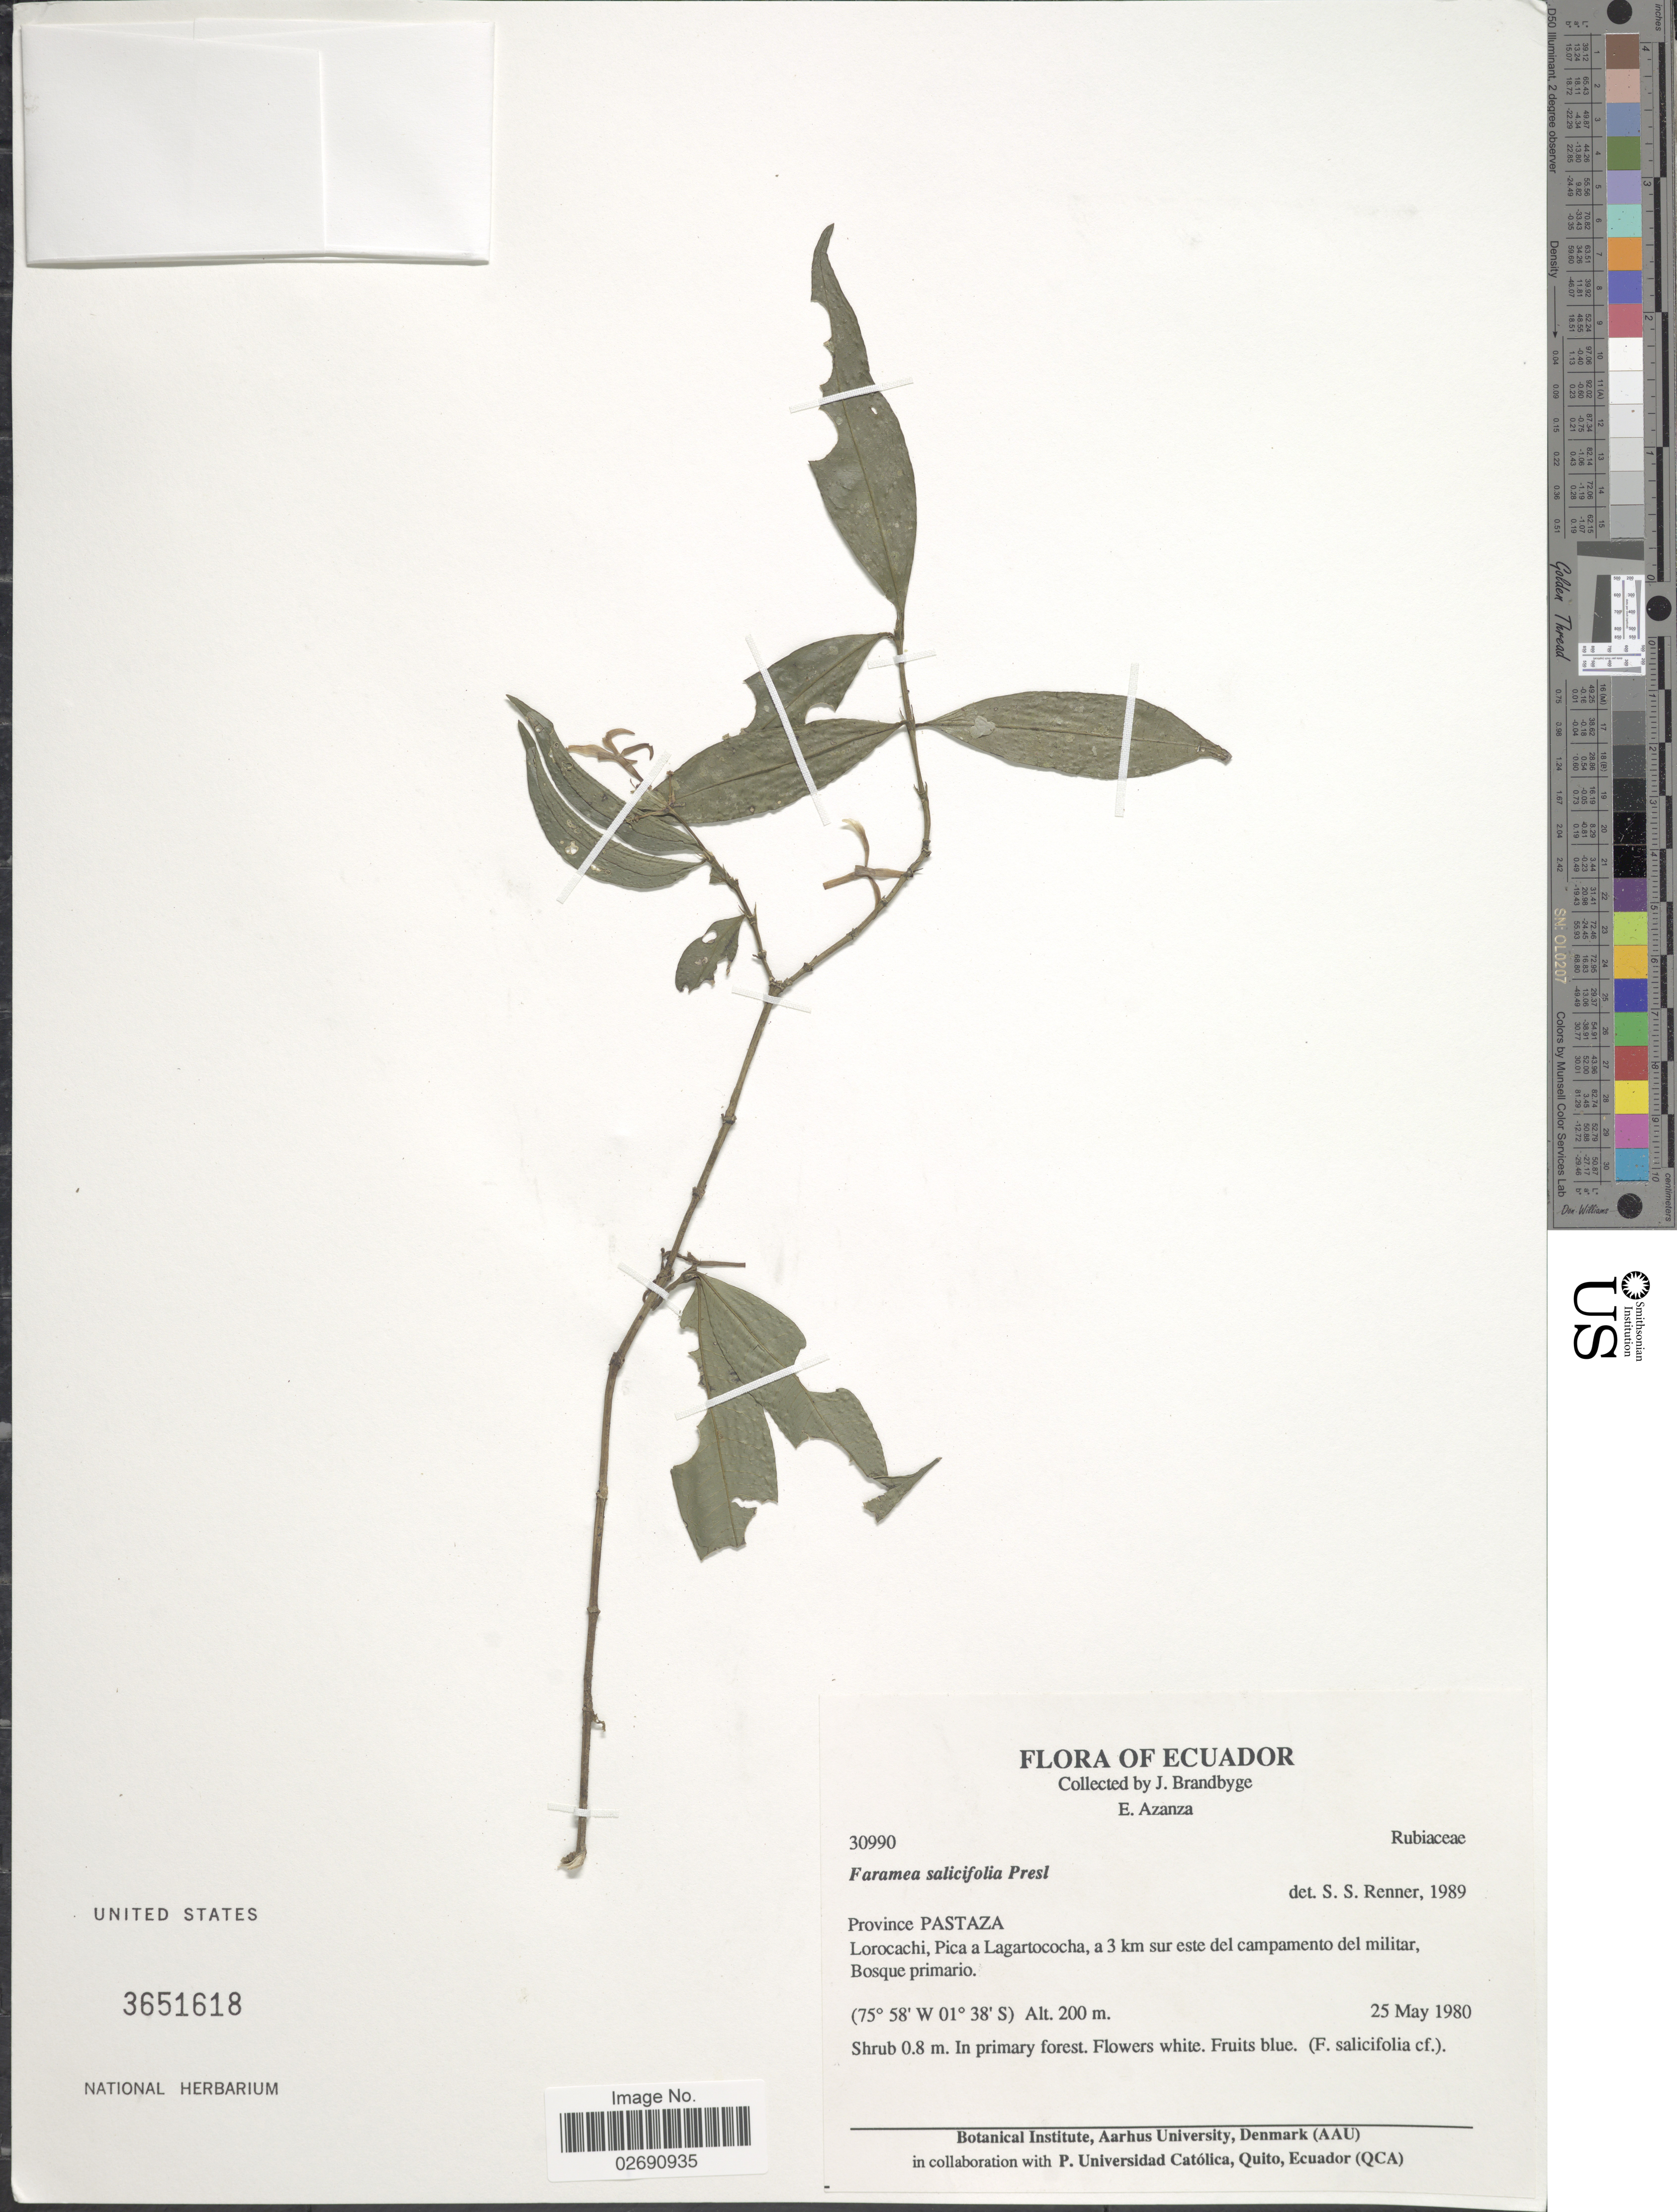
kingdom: Plantae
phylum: Tracheophyta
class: Magnoliopsida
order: Gentianales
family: Rubiaceae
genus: Faramea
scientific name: Faramea salicifolia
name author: C. Presl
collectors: J. Brandbyge & E. Asanza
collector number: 30990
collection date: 1980-05-25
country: Ecuador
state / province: Pastaza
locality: Lorocachi, Pica a Lagartococha, a 3 km sur este del campamento del militar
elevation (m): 200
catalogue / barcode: US 3651618